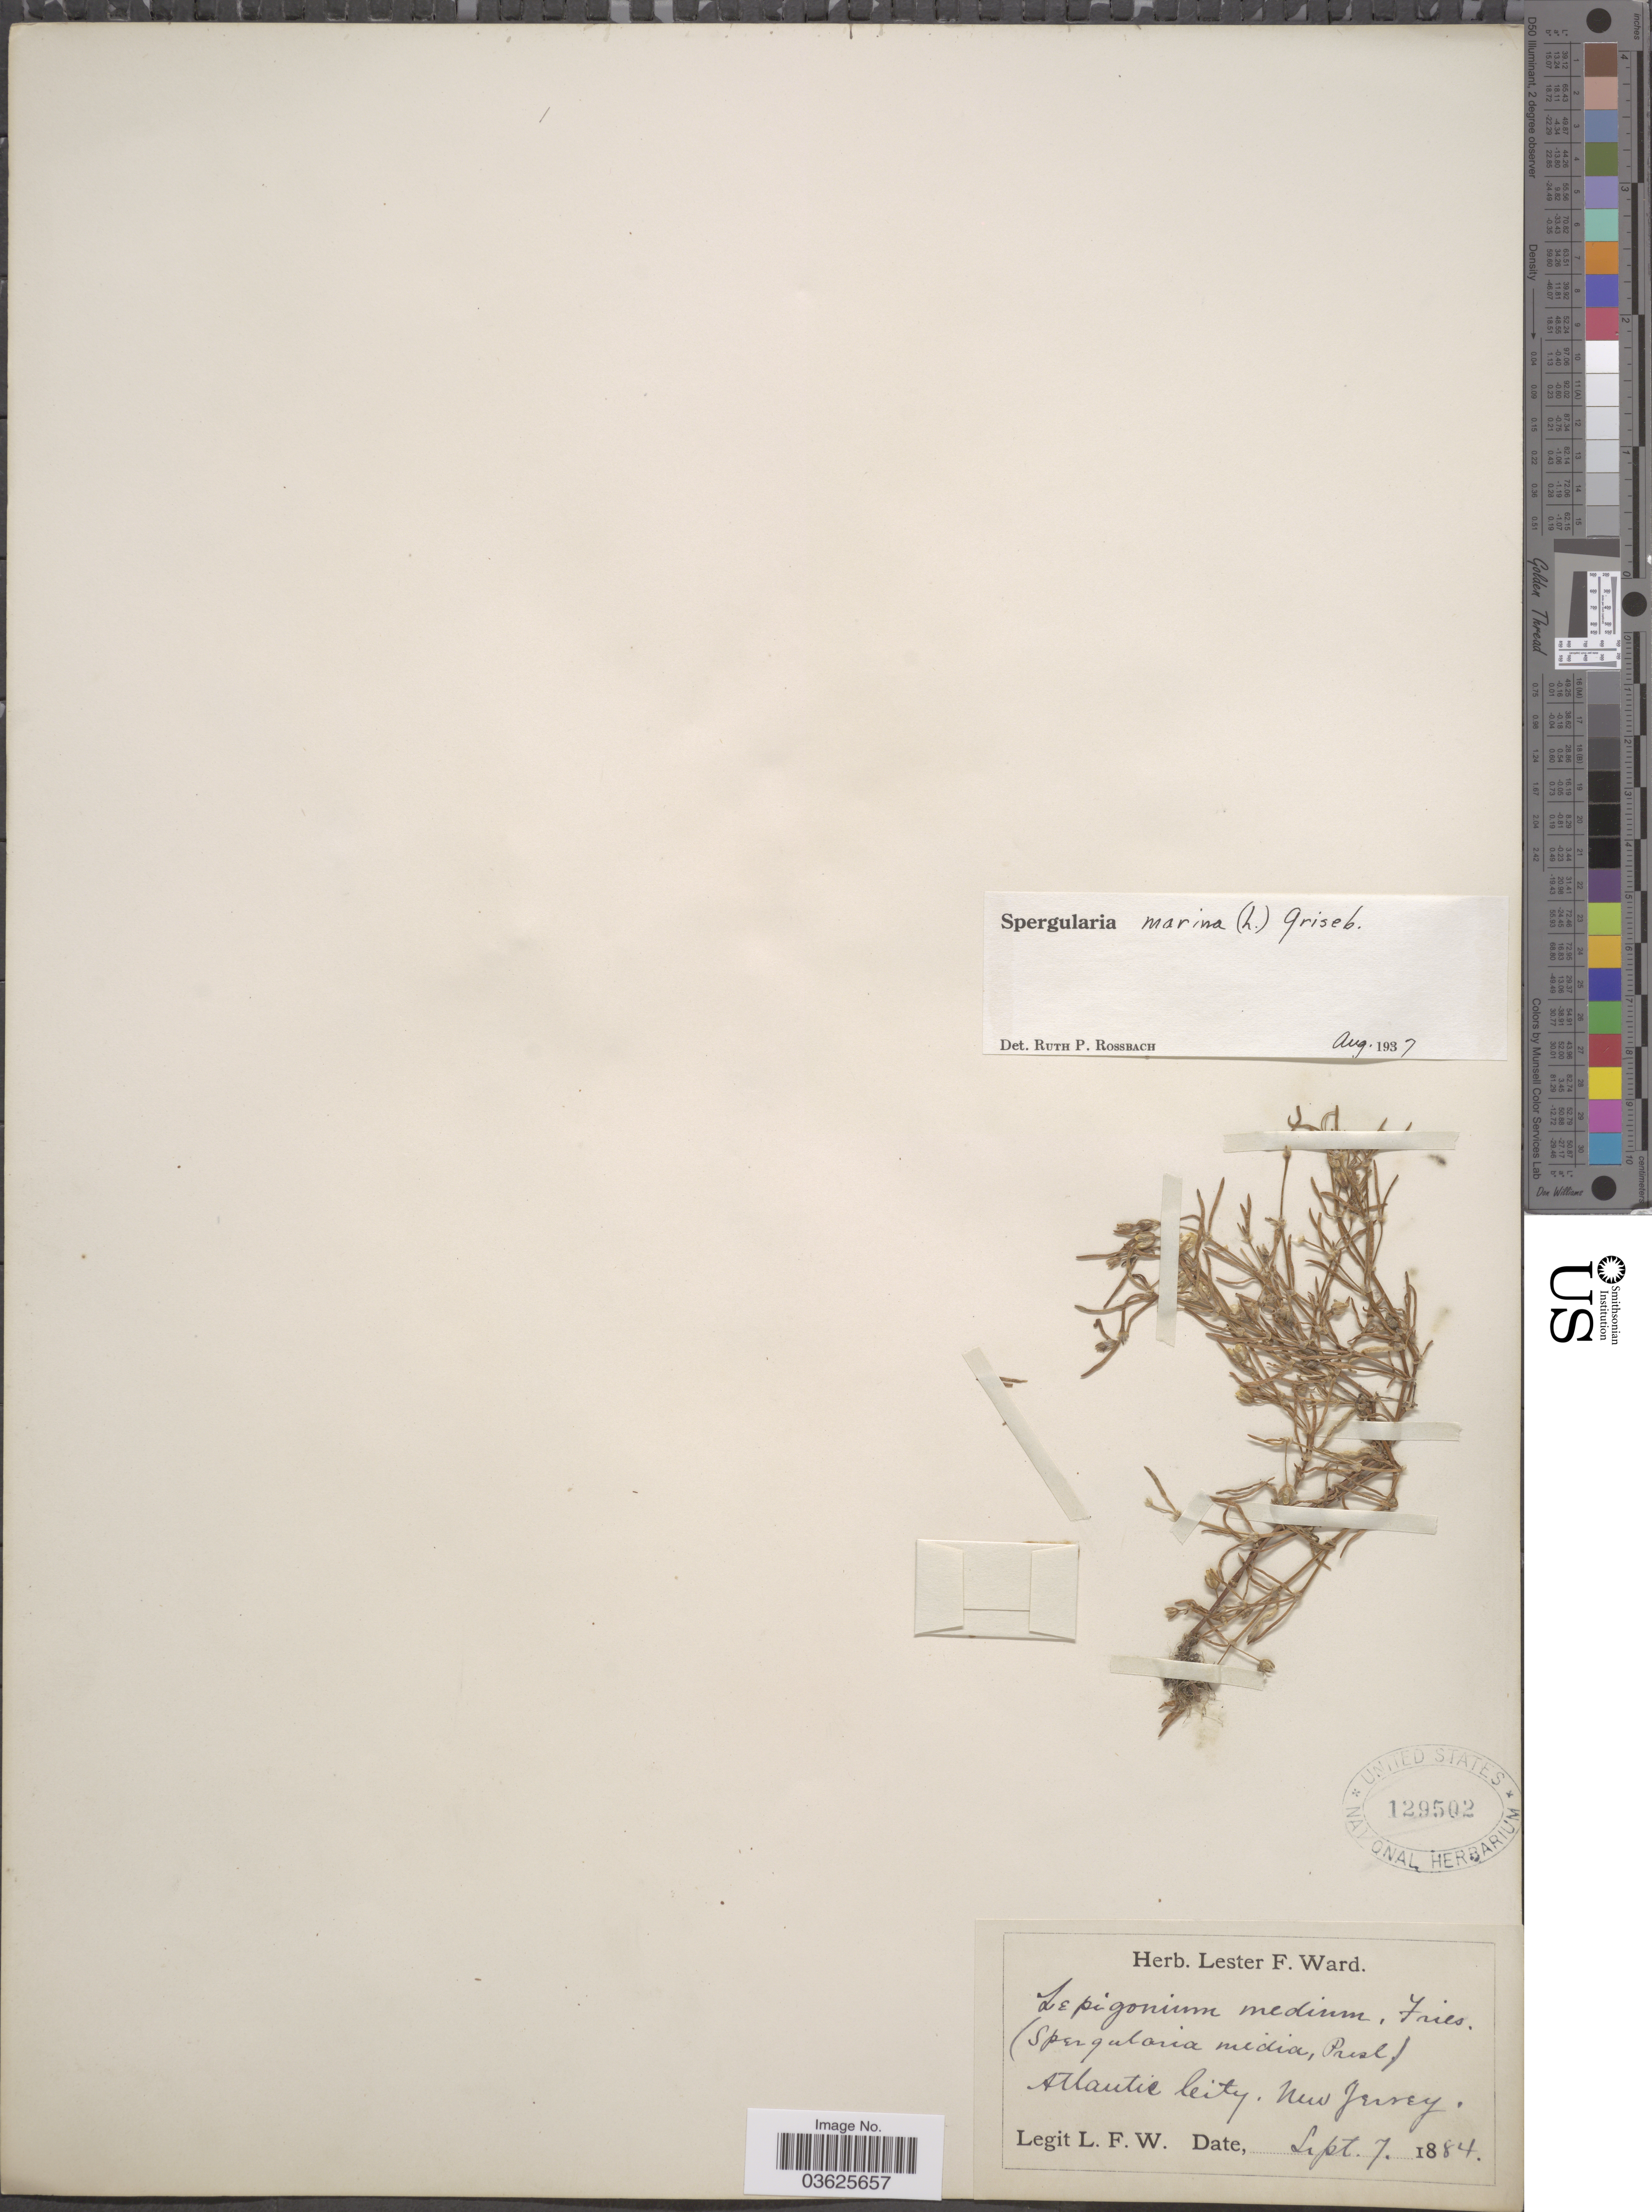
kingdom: Plantae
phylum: Tracheophyta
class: Magnoliopsida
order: Caryophyllales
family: Caryophyllaceae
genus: Spergularia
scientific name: Spergularia marina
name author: (L.) Griseb.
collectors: L. F. Ward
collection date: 1884-09-07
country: United States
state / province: New Jersey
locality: Atlantic City.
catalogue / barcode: US 129502